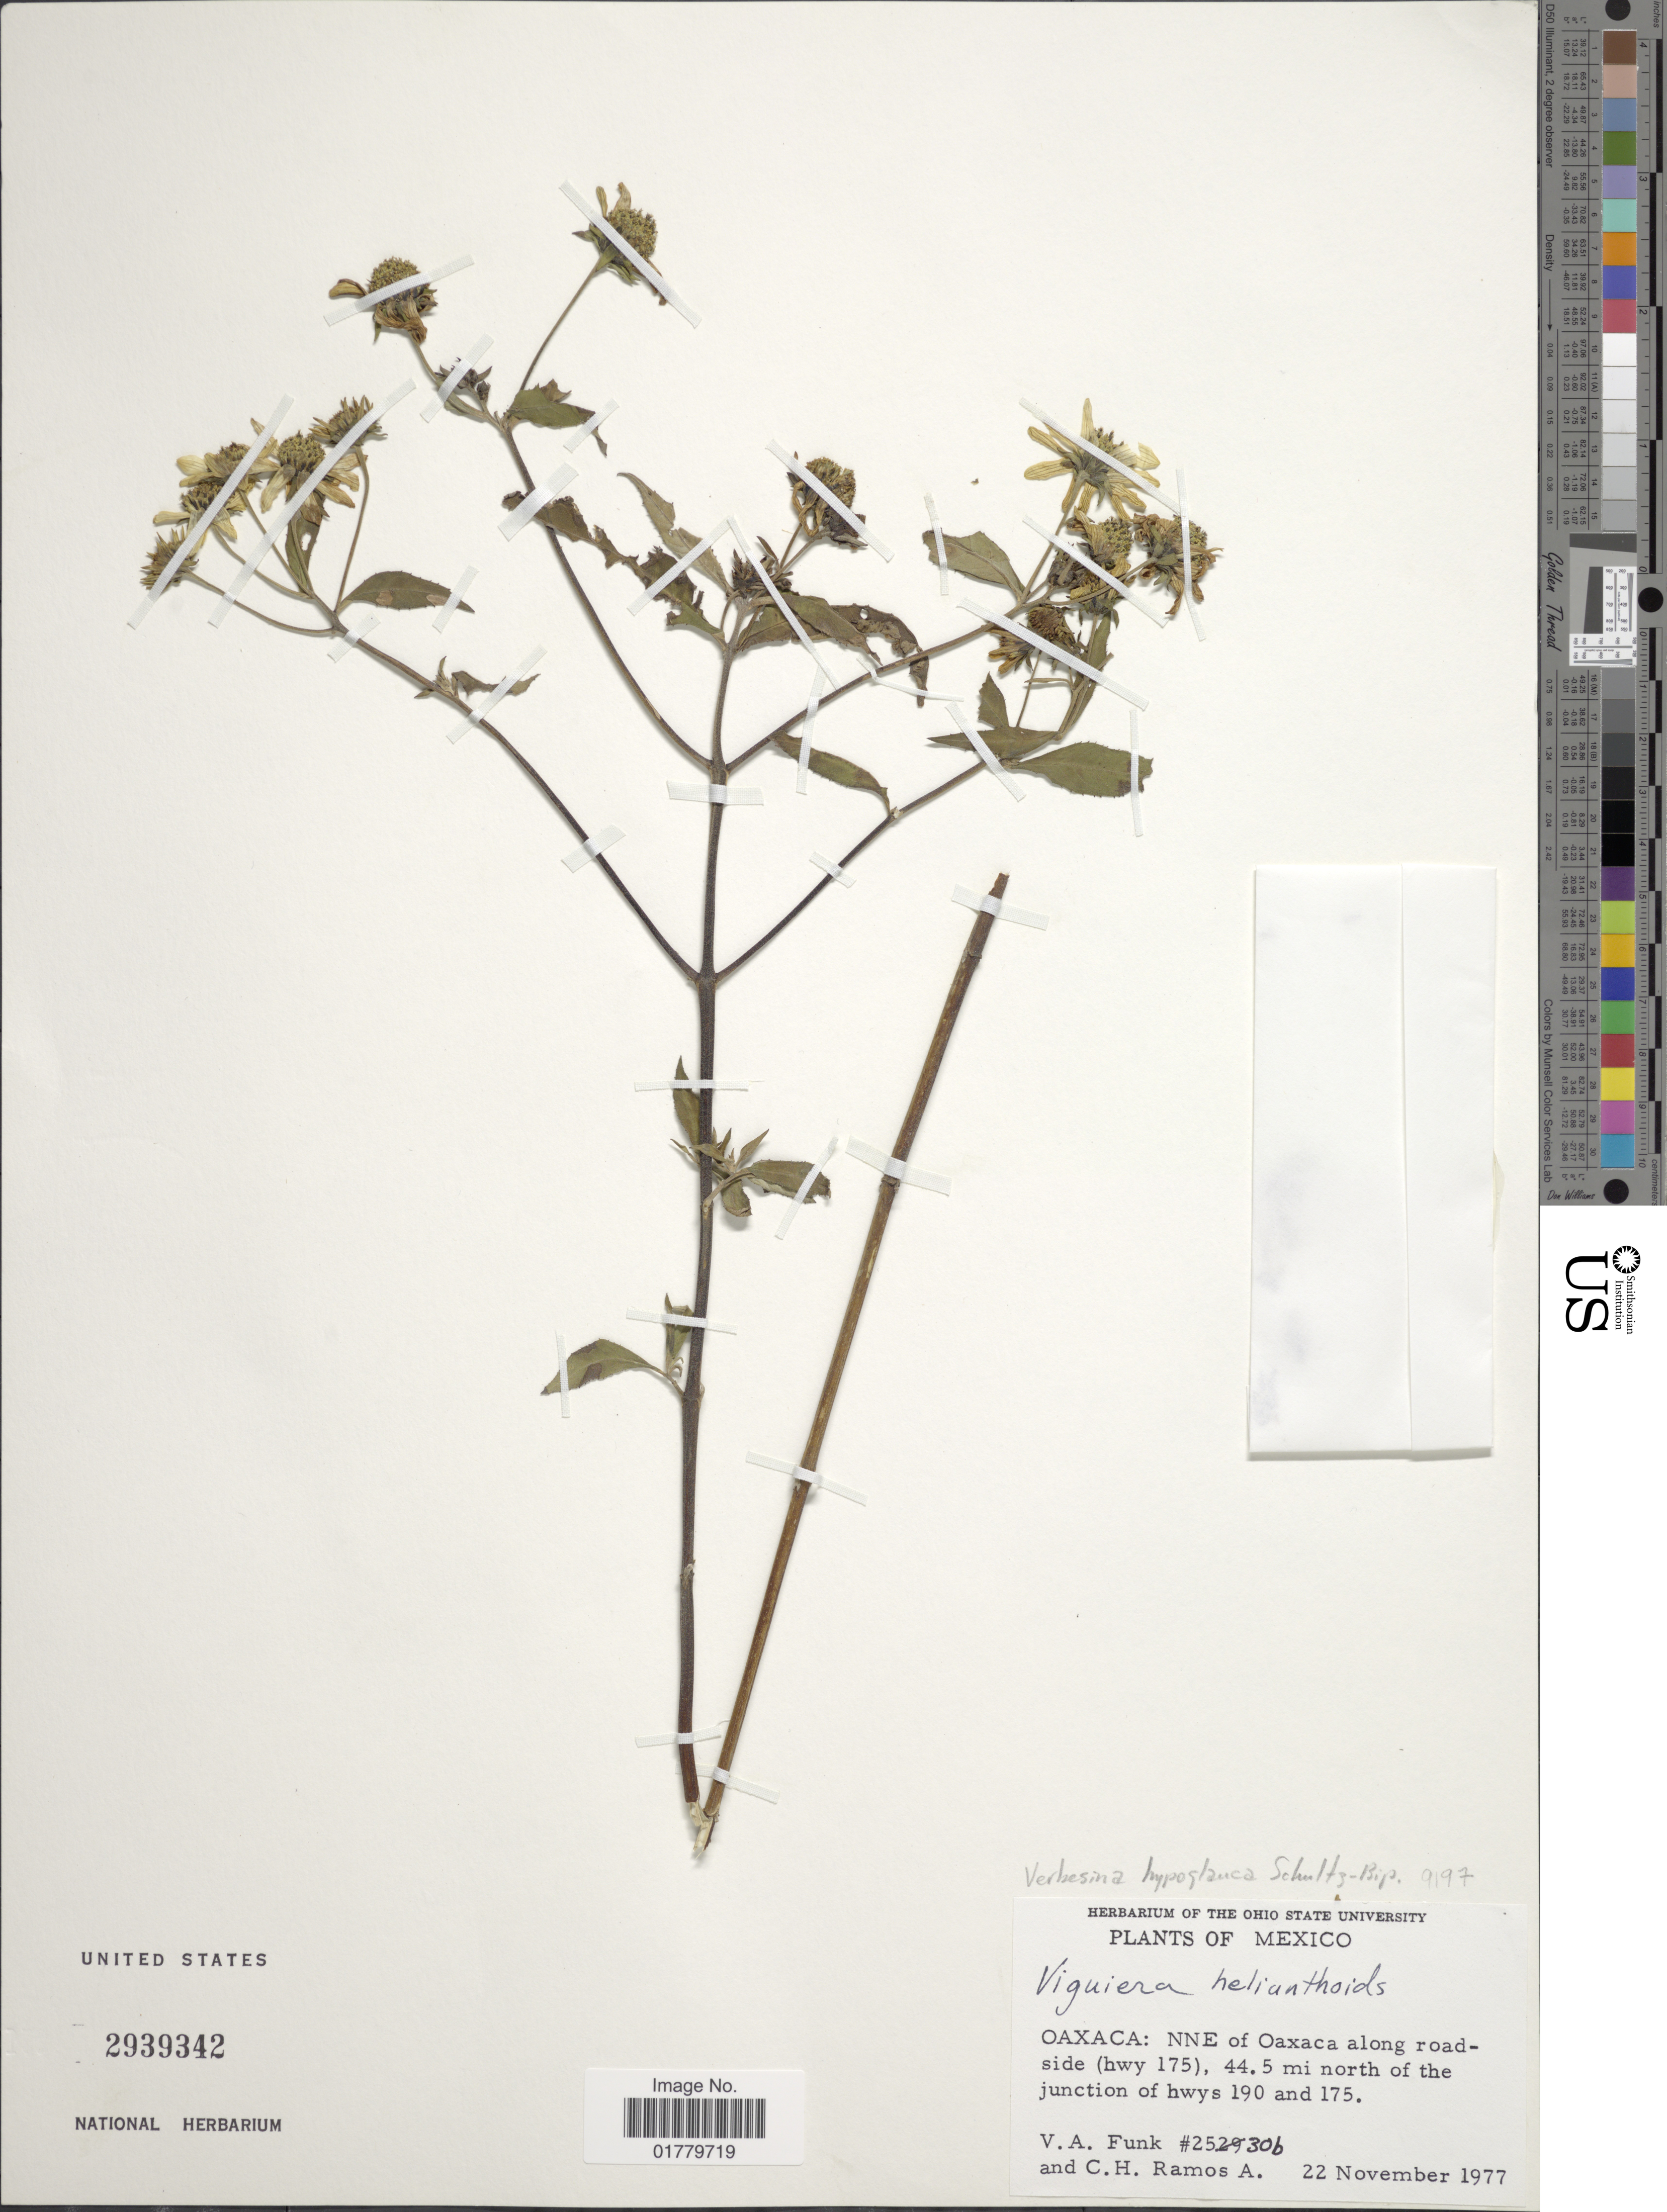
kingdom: Plantae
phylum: Tracheophyta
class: Magnoliopsida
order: Asterales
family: Asteraceae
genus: Verbesina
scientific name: Verbesina hypoglauca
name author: Sch. Bip. ex Klatt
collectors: V. Funk & C. H. Ramos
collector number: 306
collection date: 1977-11-22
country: Mexico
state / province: Oaxaca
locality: NNE of Oaxaca along roadside (hwy 175), 44.5 mi north of the junction of hwys 190 and 175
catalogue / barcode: US 2939342